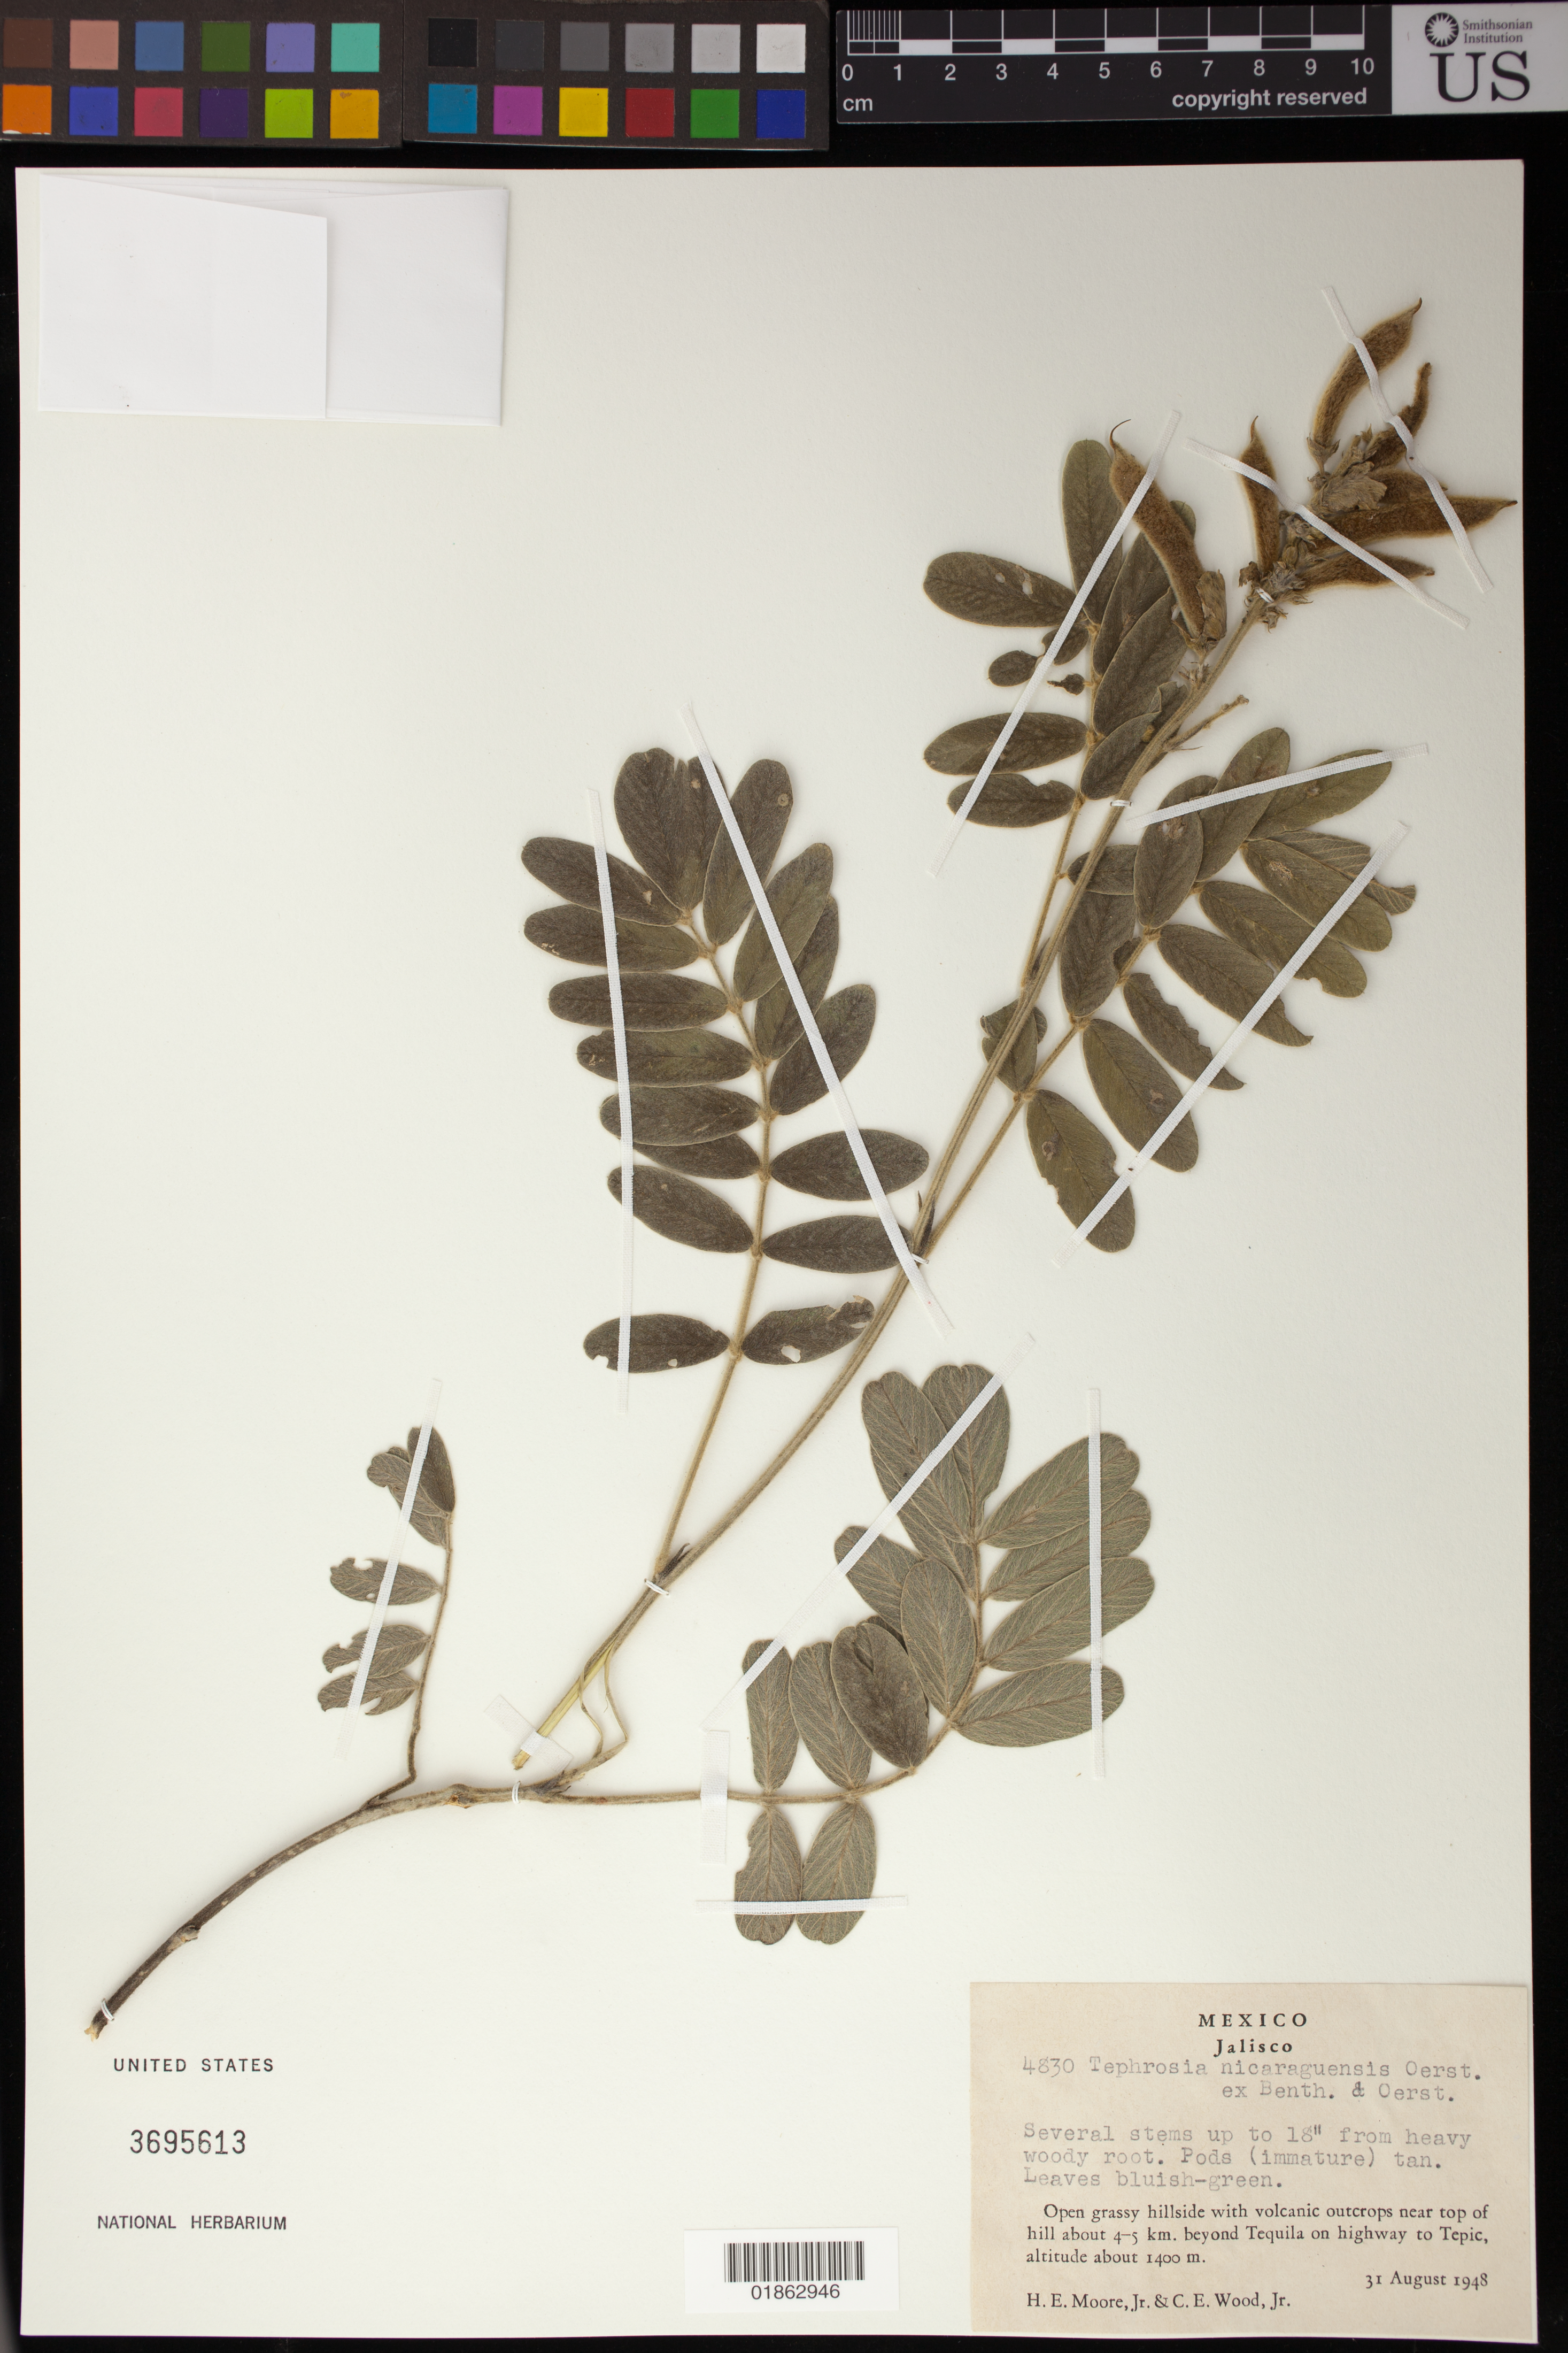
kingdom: Plantae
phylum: Tracheophyta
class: Magnoliopsida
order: Fabales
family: Fabaceae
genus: Tephrosia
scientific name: Tephrosia nicaraguensis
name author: Oerst.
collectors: H. E. Moore & C. E. Wood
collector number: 4830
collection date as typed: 31 Aug 1948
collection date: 1948-08-31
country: Mexico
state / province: Jalisco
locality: About 4-5 km. beyond Tequila on highway to Tepic.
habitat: Open grassy hillside with volcanic outcrops near top of hill.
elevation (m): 1400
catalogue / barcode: US 3695613